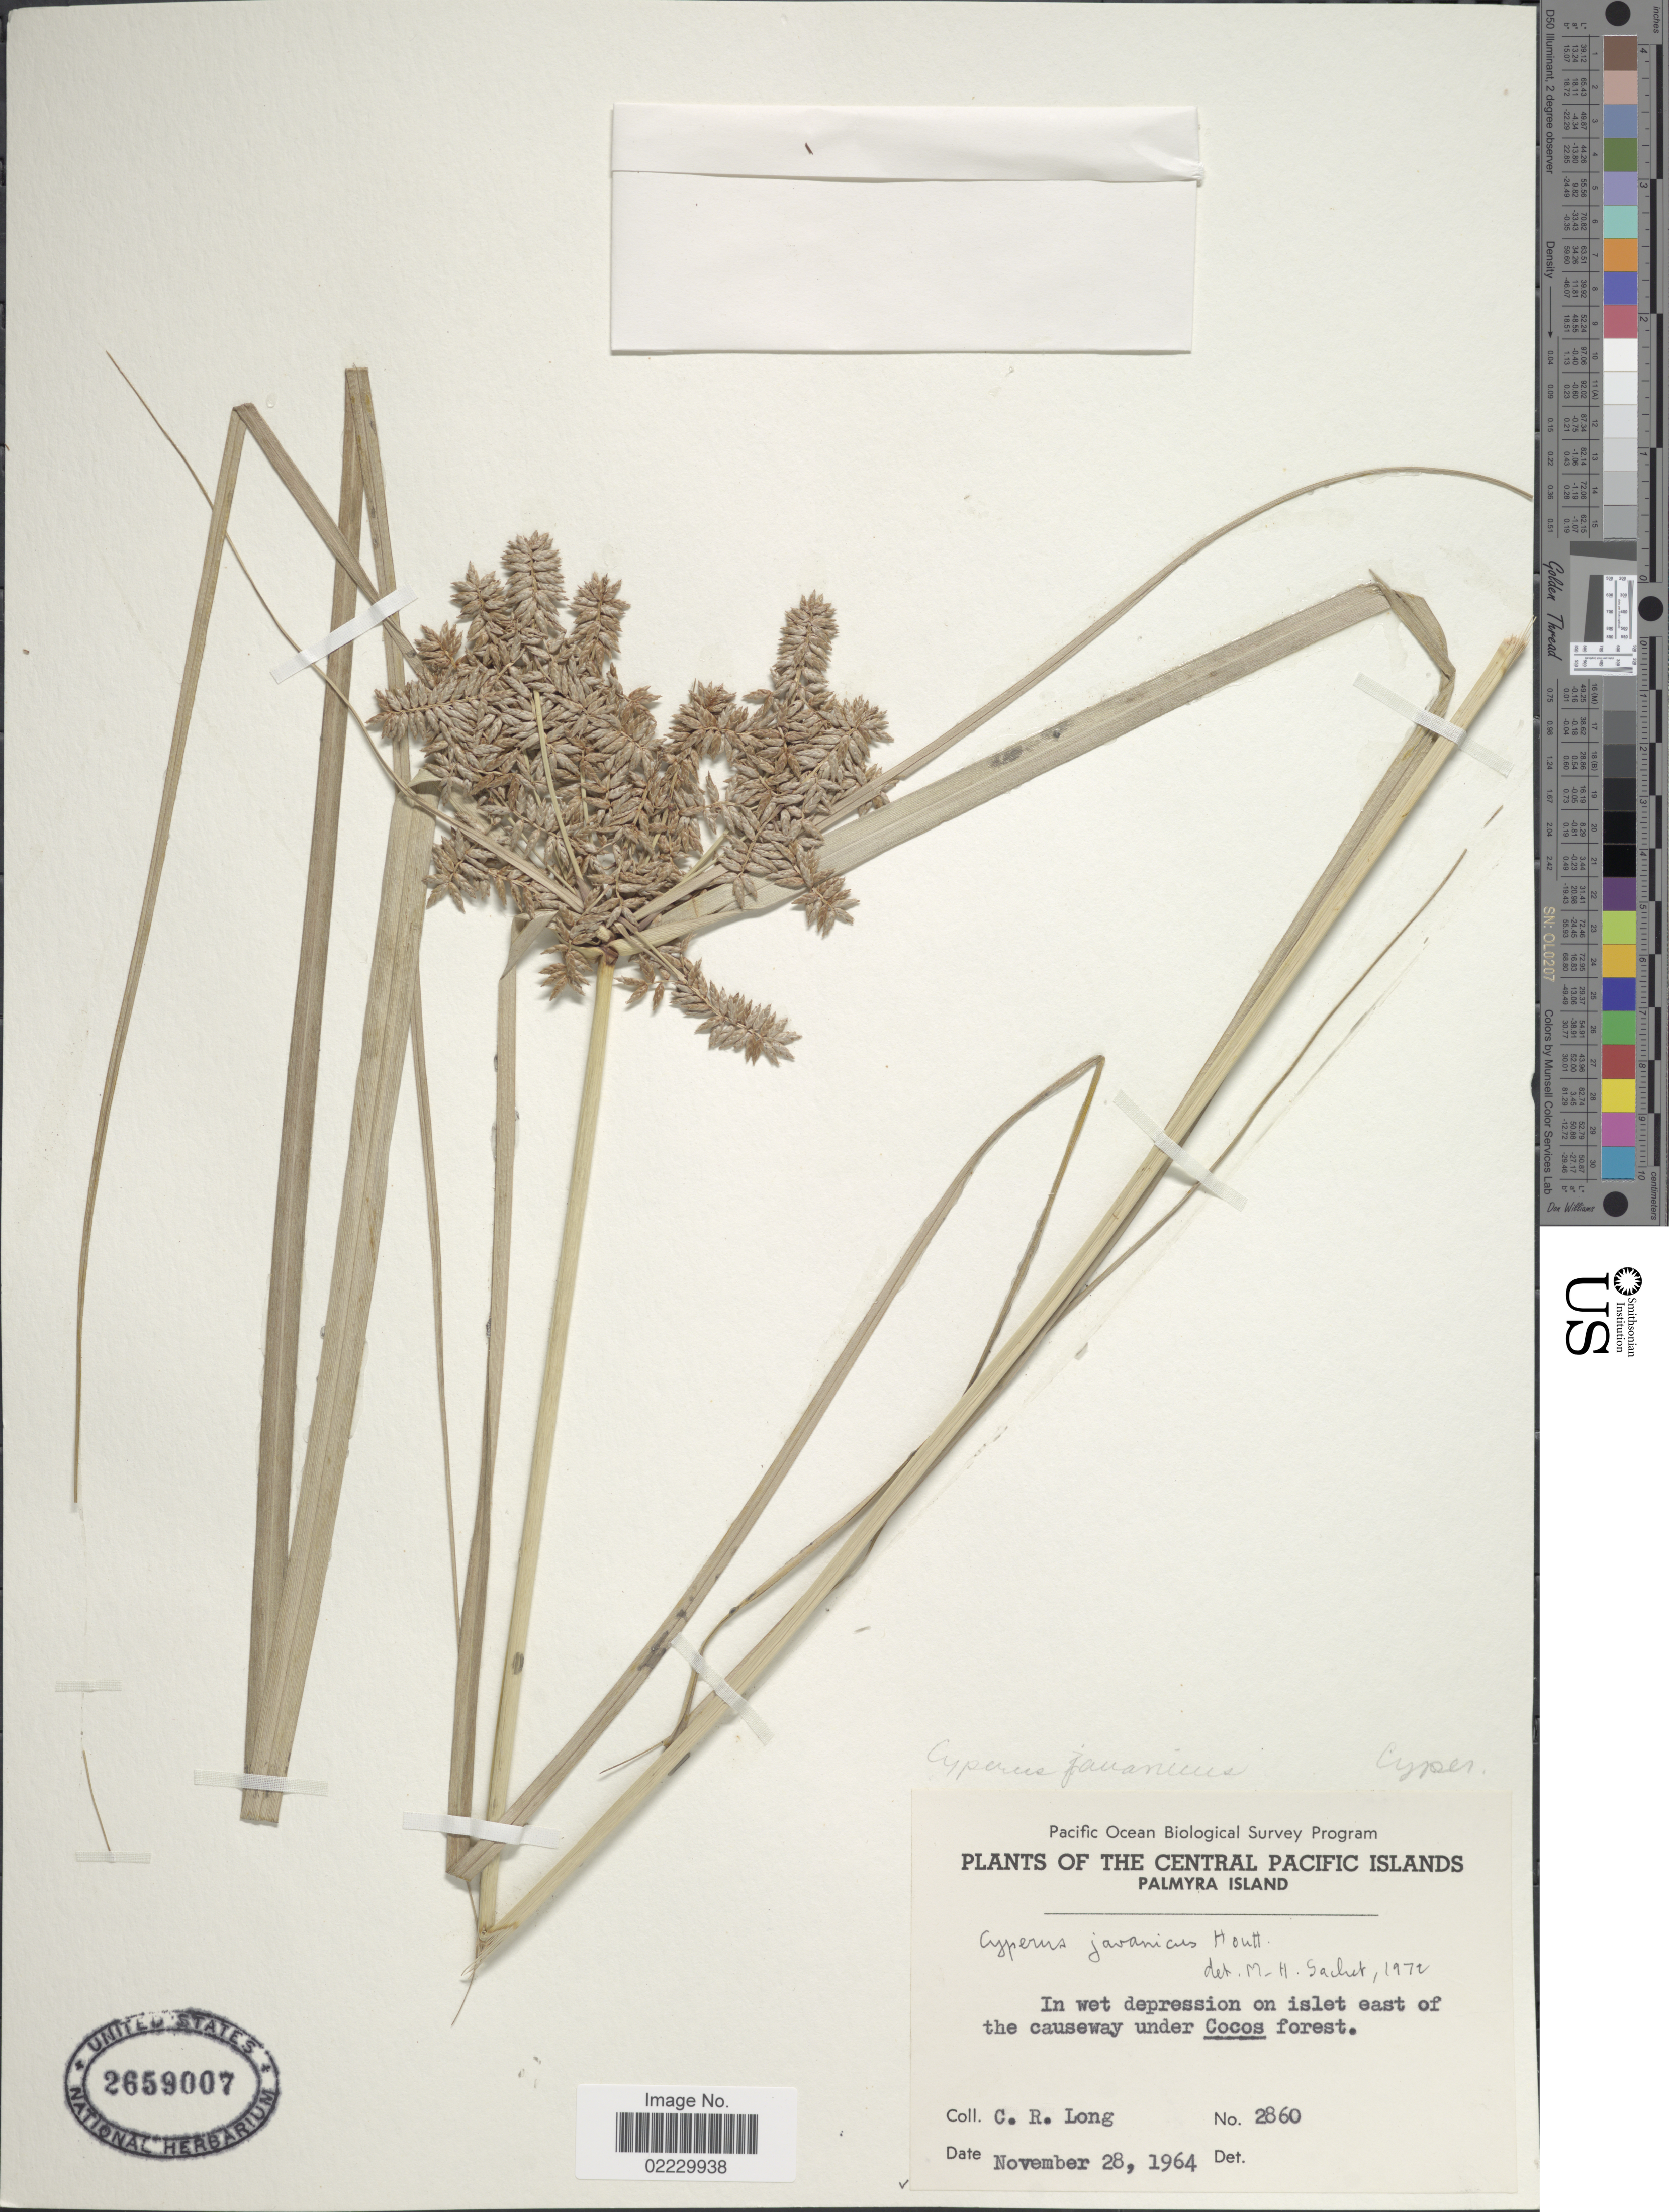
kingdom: Plantae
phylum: Tracheophyta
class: Liliopsida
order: Poales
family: Cyperaceae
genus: Cyperus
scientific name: Cyperus javanicus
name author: Houtt.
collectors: C. R. Long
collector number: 2860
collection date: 1964-11-28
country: U.S. Administered Pacific Islands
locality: Central Pacific Islands. Palmyra Island. Aviation Island.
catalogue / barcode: US 2659007